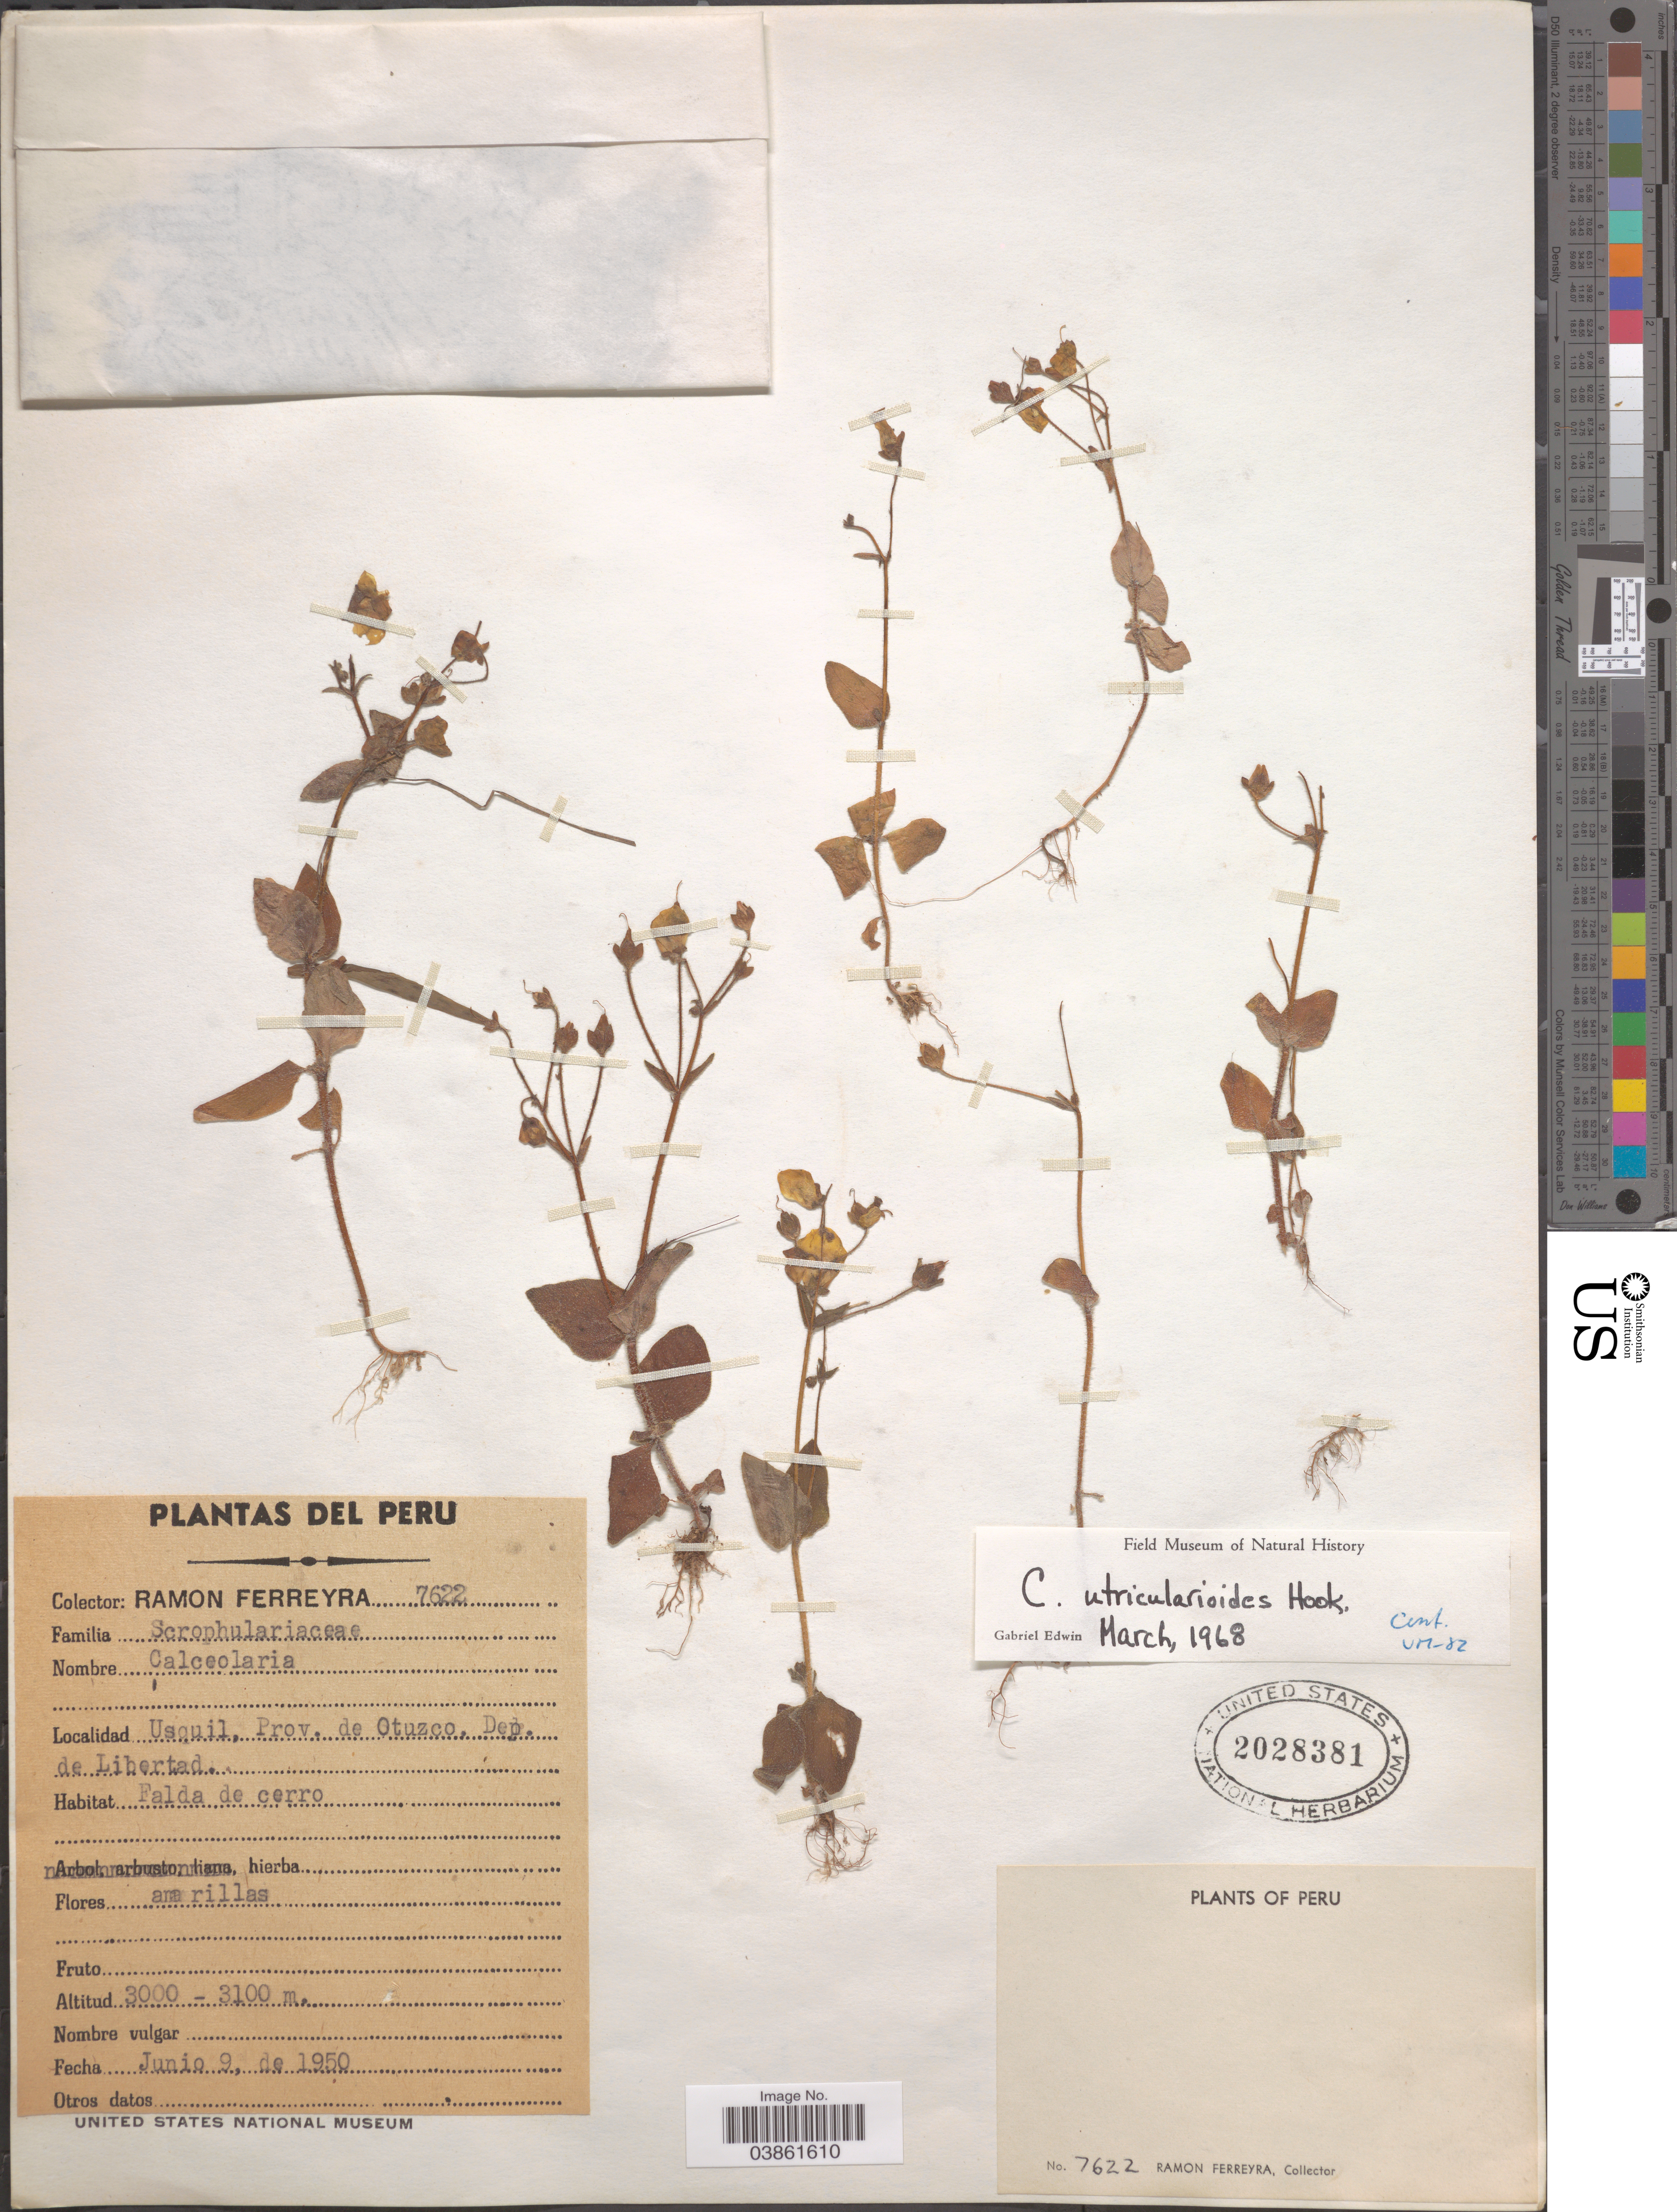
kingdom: Plantae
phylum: Tracheophyta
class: Magnoliopsida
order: Lamiales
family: Calceolariaceae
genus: Calceolaria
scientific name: Calceolaria utricularioides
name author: Hook. ex Benth.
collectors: R. A. Ferreyra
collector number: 7622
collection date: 1950-06-09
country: Peru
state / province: La Libertad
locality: Usquil, Prov. de Otuzco, Dep. de Libertad.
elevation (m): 3000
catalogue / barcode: US 2028381